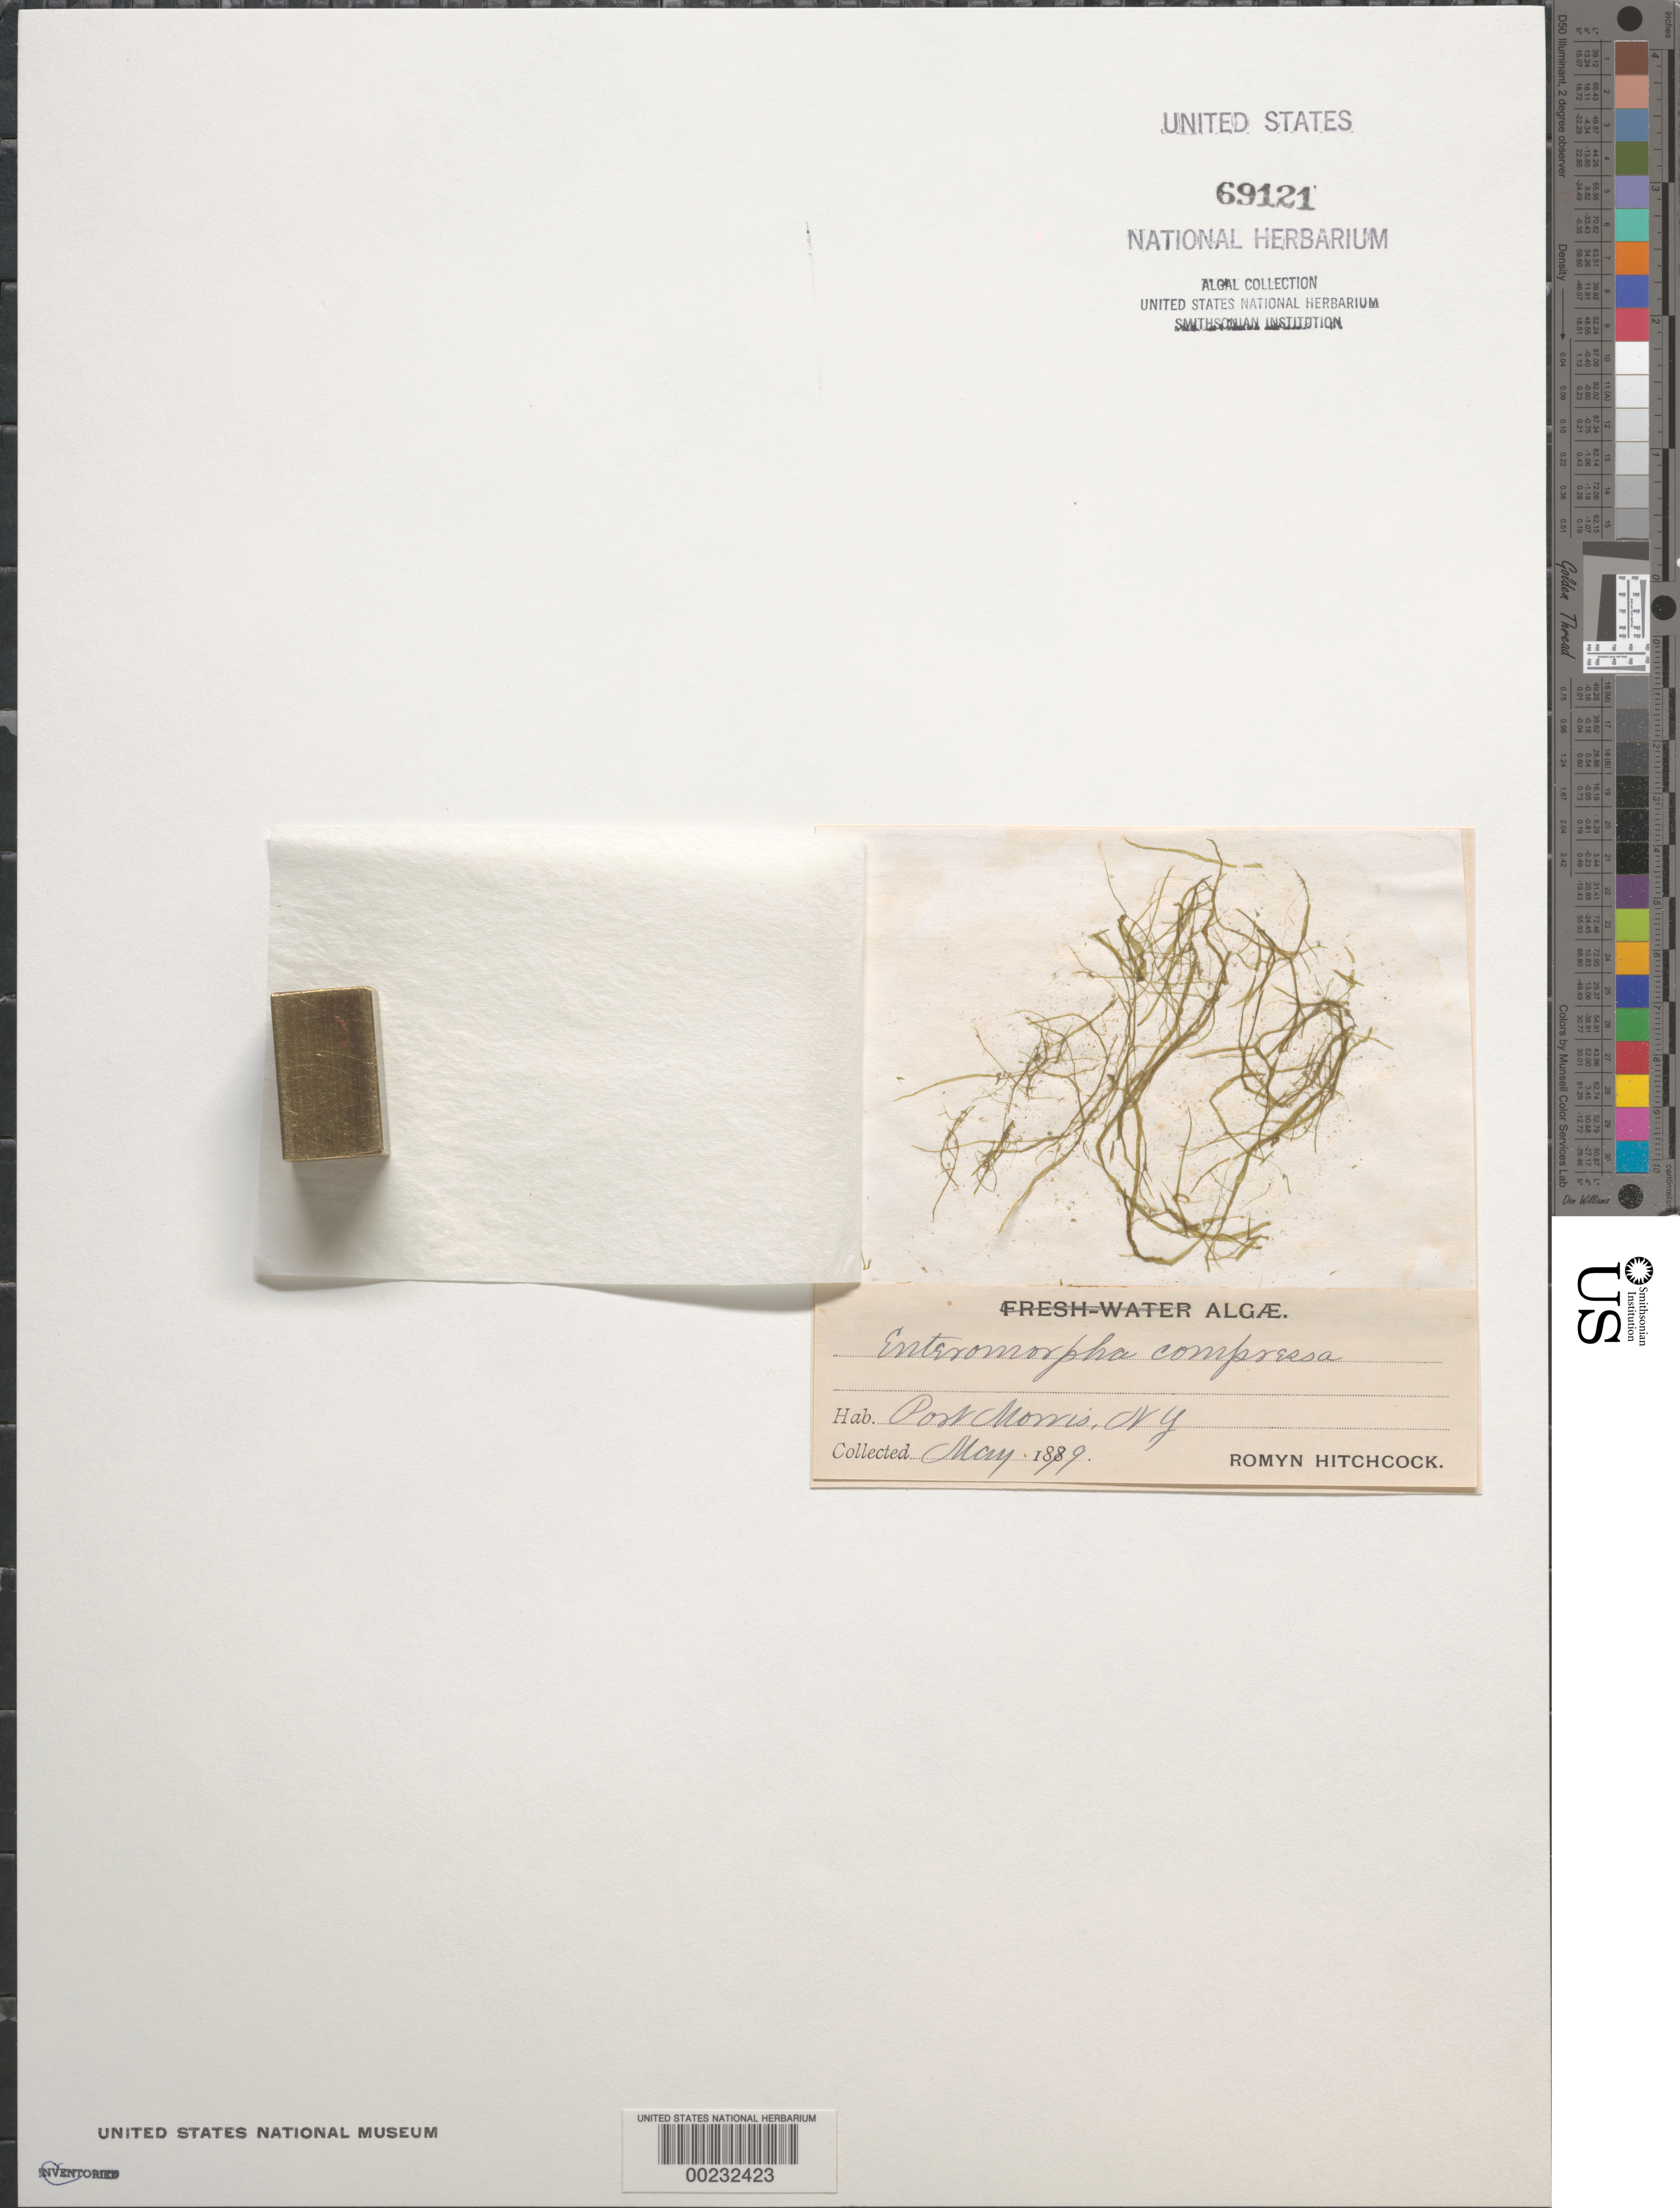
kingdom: Plantae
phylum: Chlorophyta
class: Ulvophyceae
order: Ulvales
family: Ulvaceae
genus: Ulva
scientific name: Ulva compressa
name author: L.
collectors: R. Hitchcock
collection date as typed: May 1879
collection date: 1879-05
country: United States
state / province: New York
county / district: Bronx County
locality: Port Morris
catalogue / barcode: US 69121